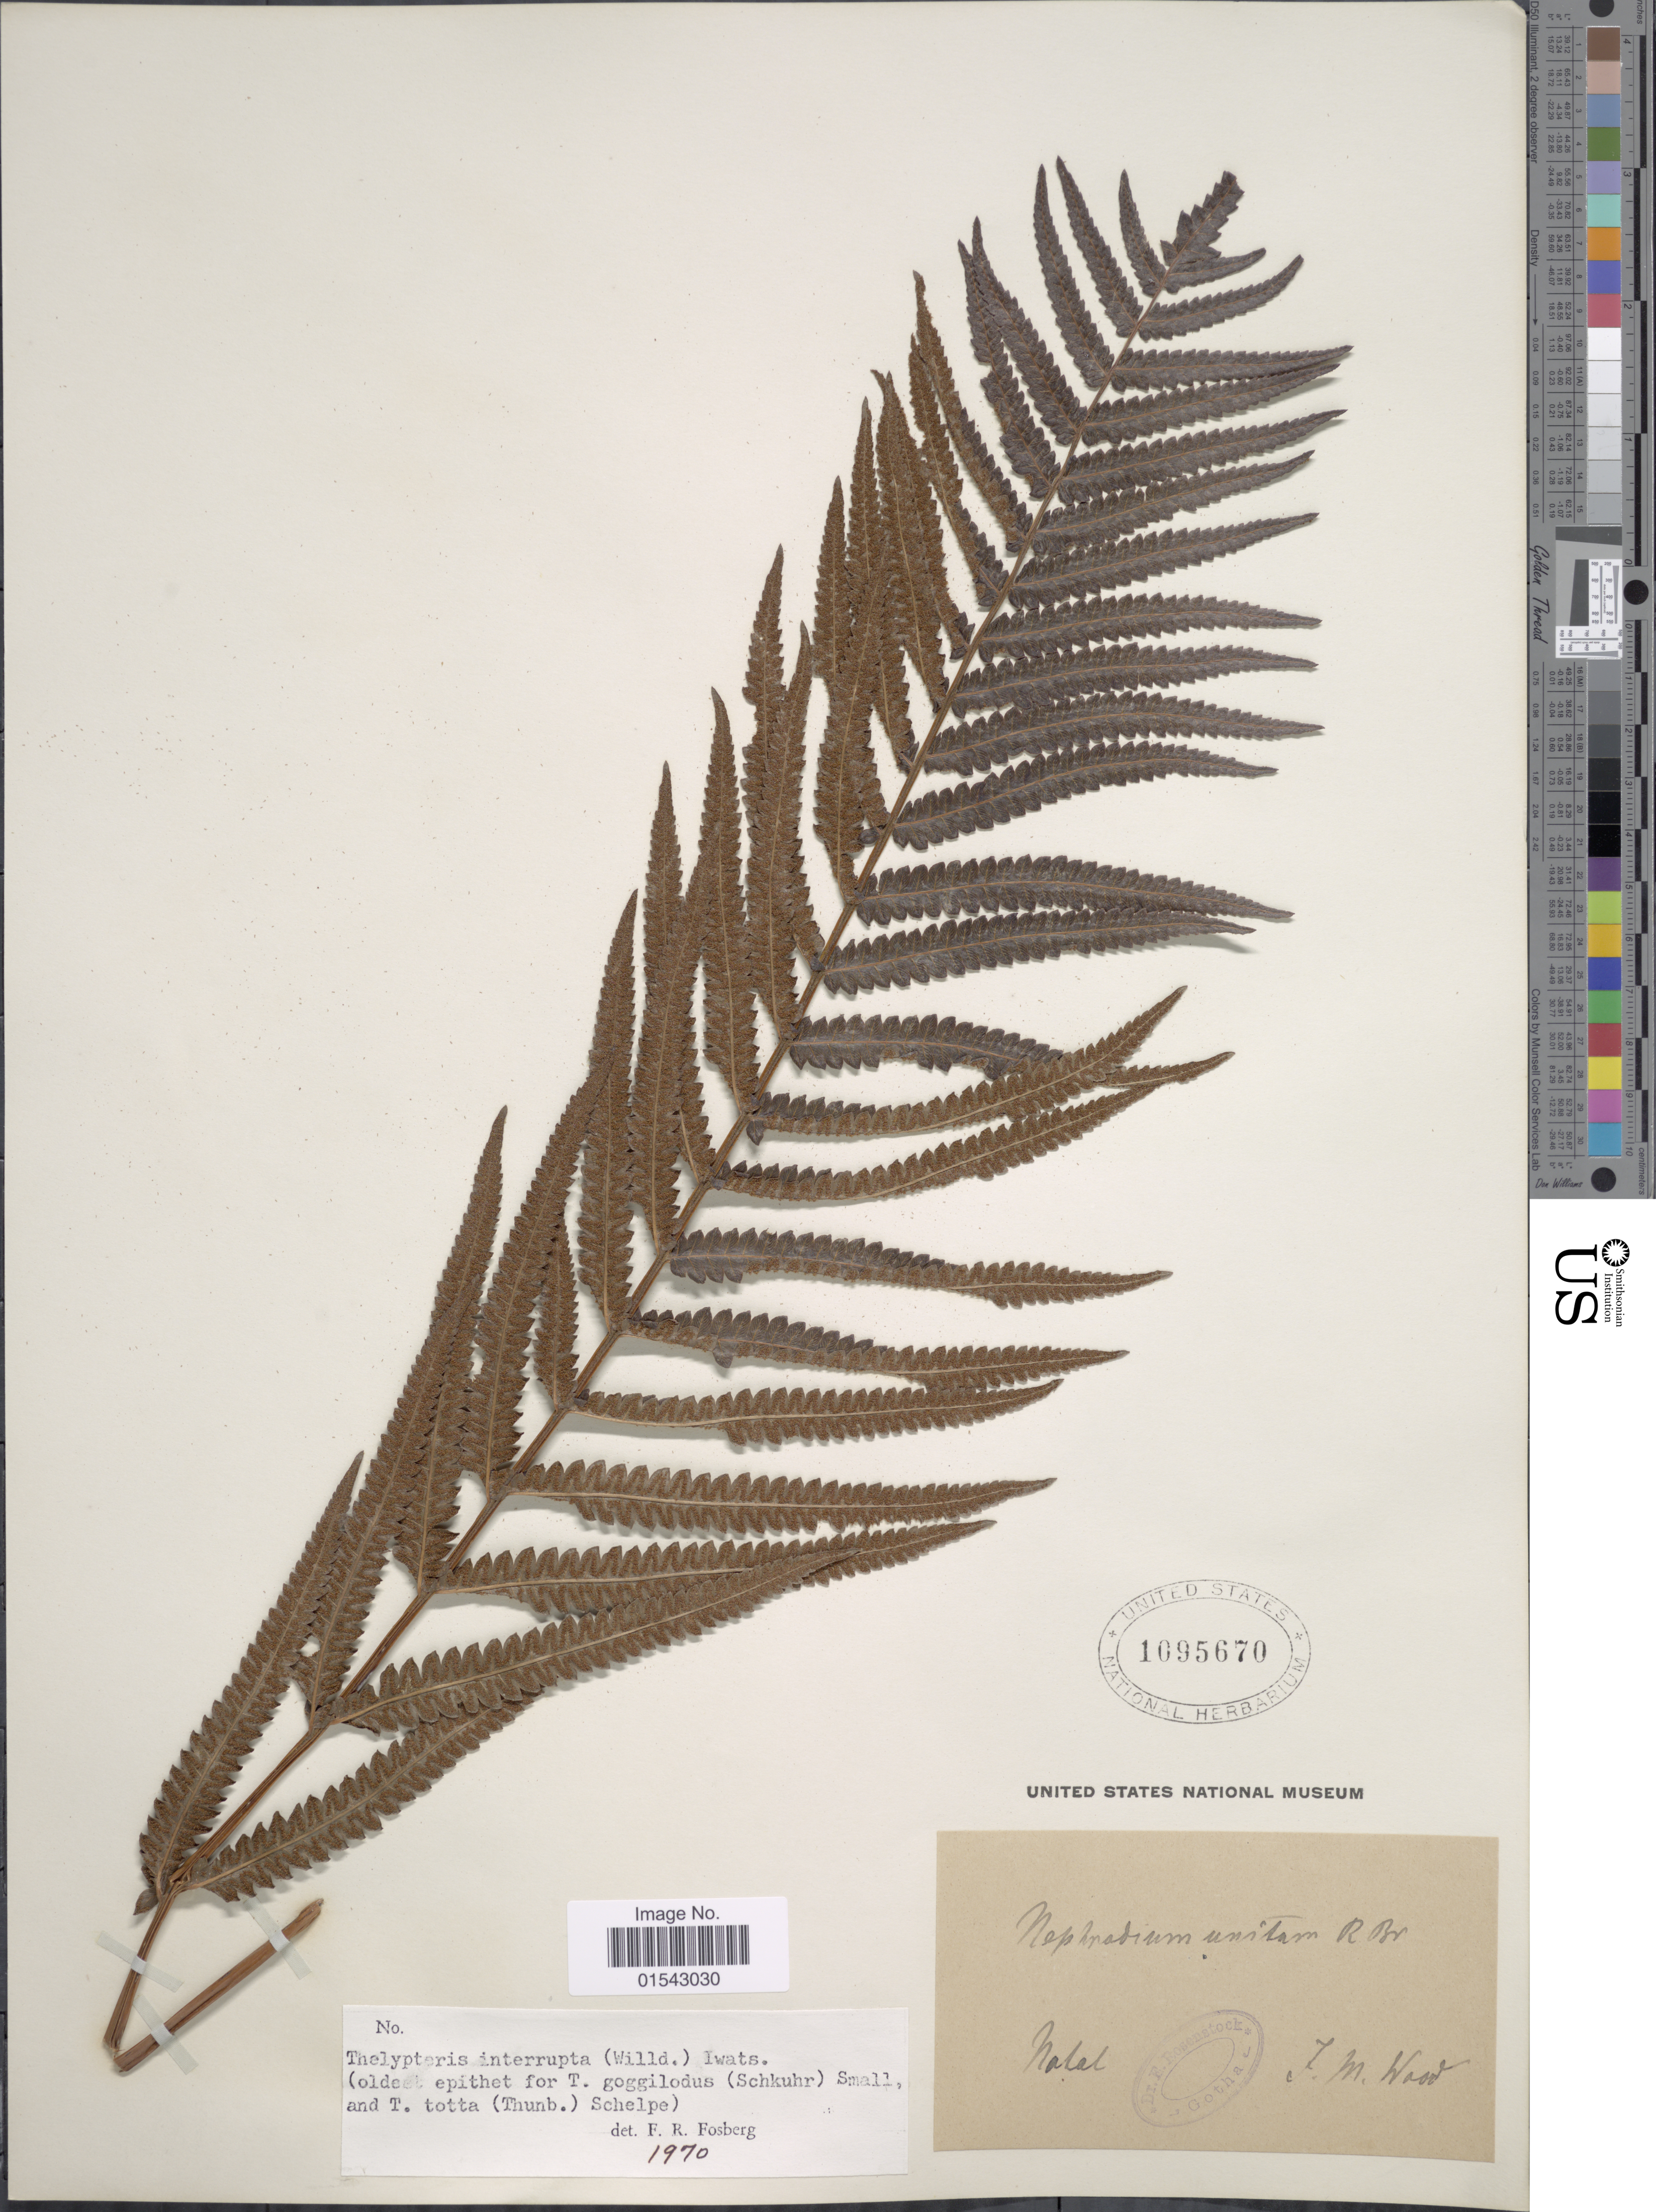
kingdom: Plantae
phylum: Tracheophyta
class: Polypodiopsida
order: Polypodiales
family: Thelypteridaceae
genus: Cyclosorus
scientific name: Cyclosorus interruptus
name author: (Willd.) H. Itô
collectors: J. M. Wood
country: South Africa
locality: Natal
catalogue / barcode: US 1095670